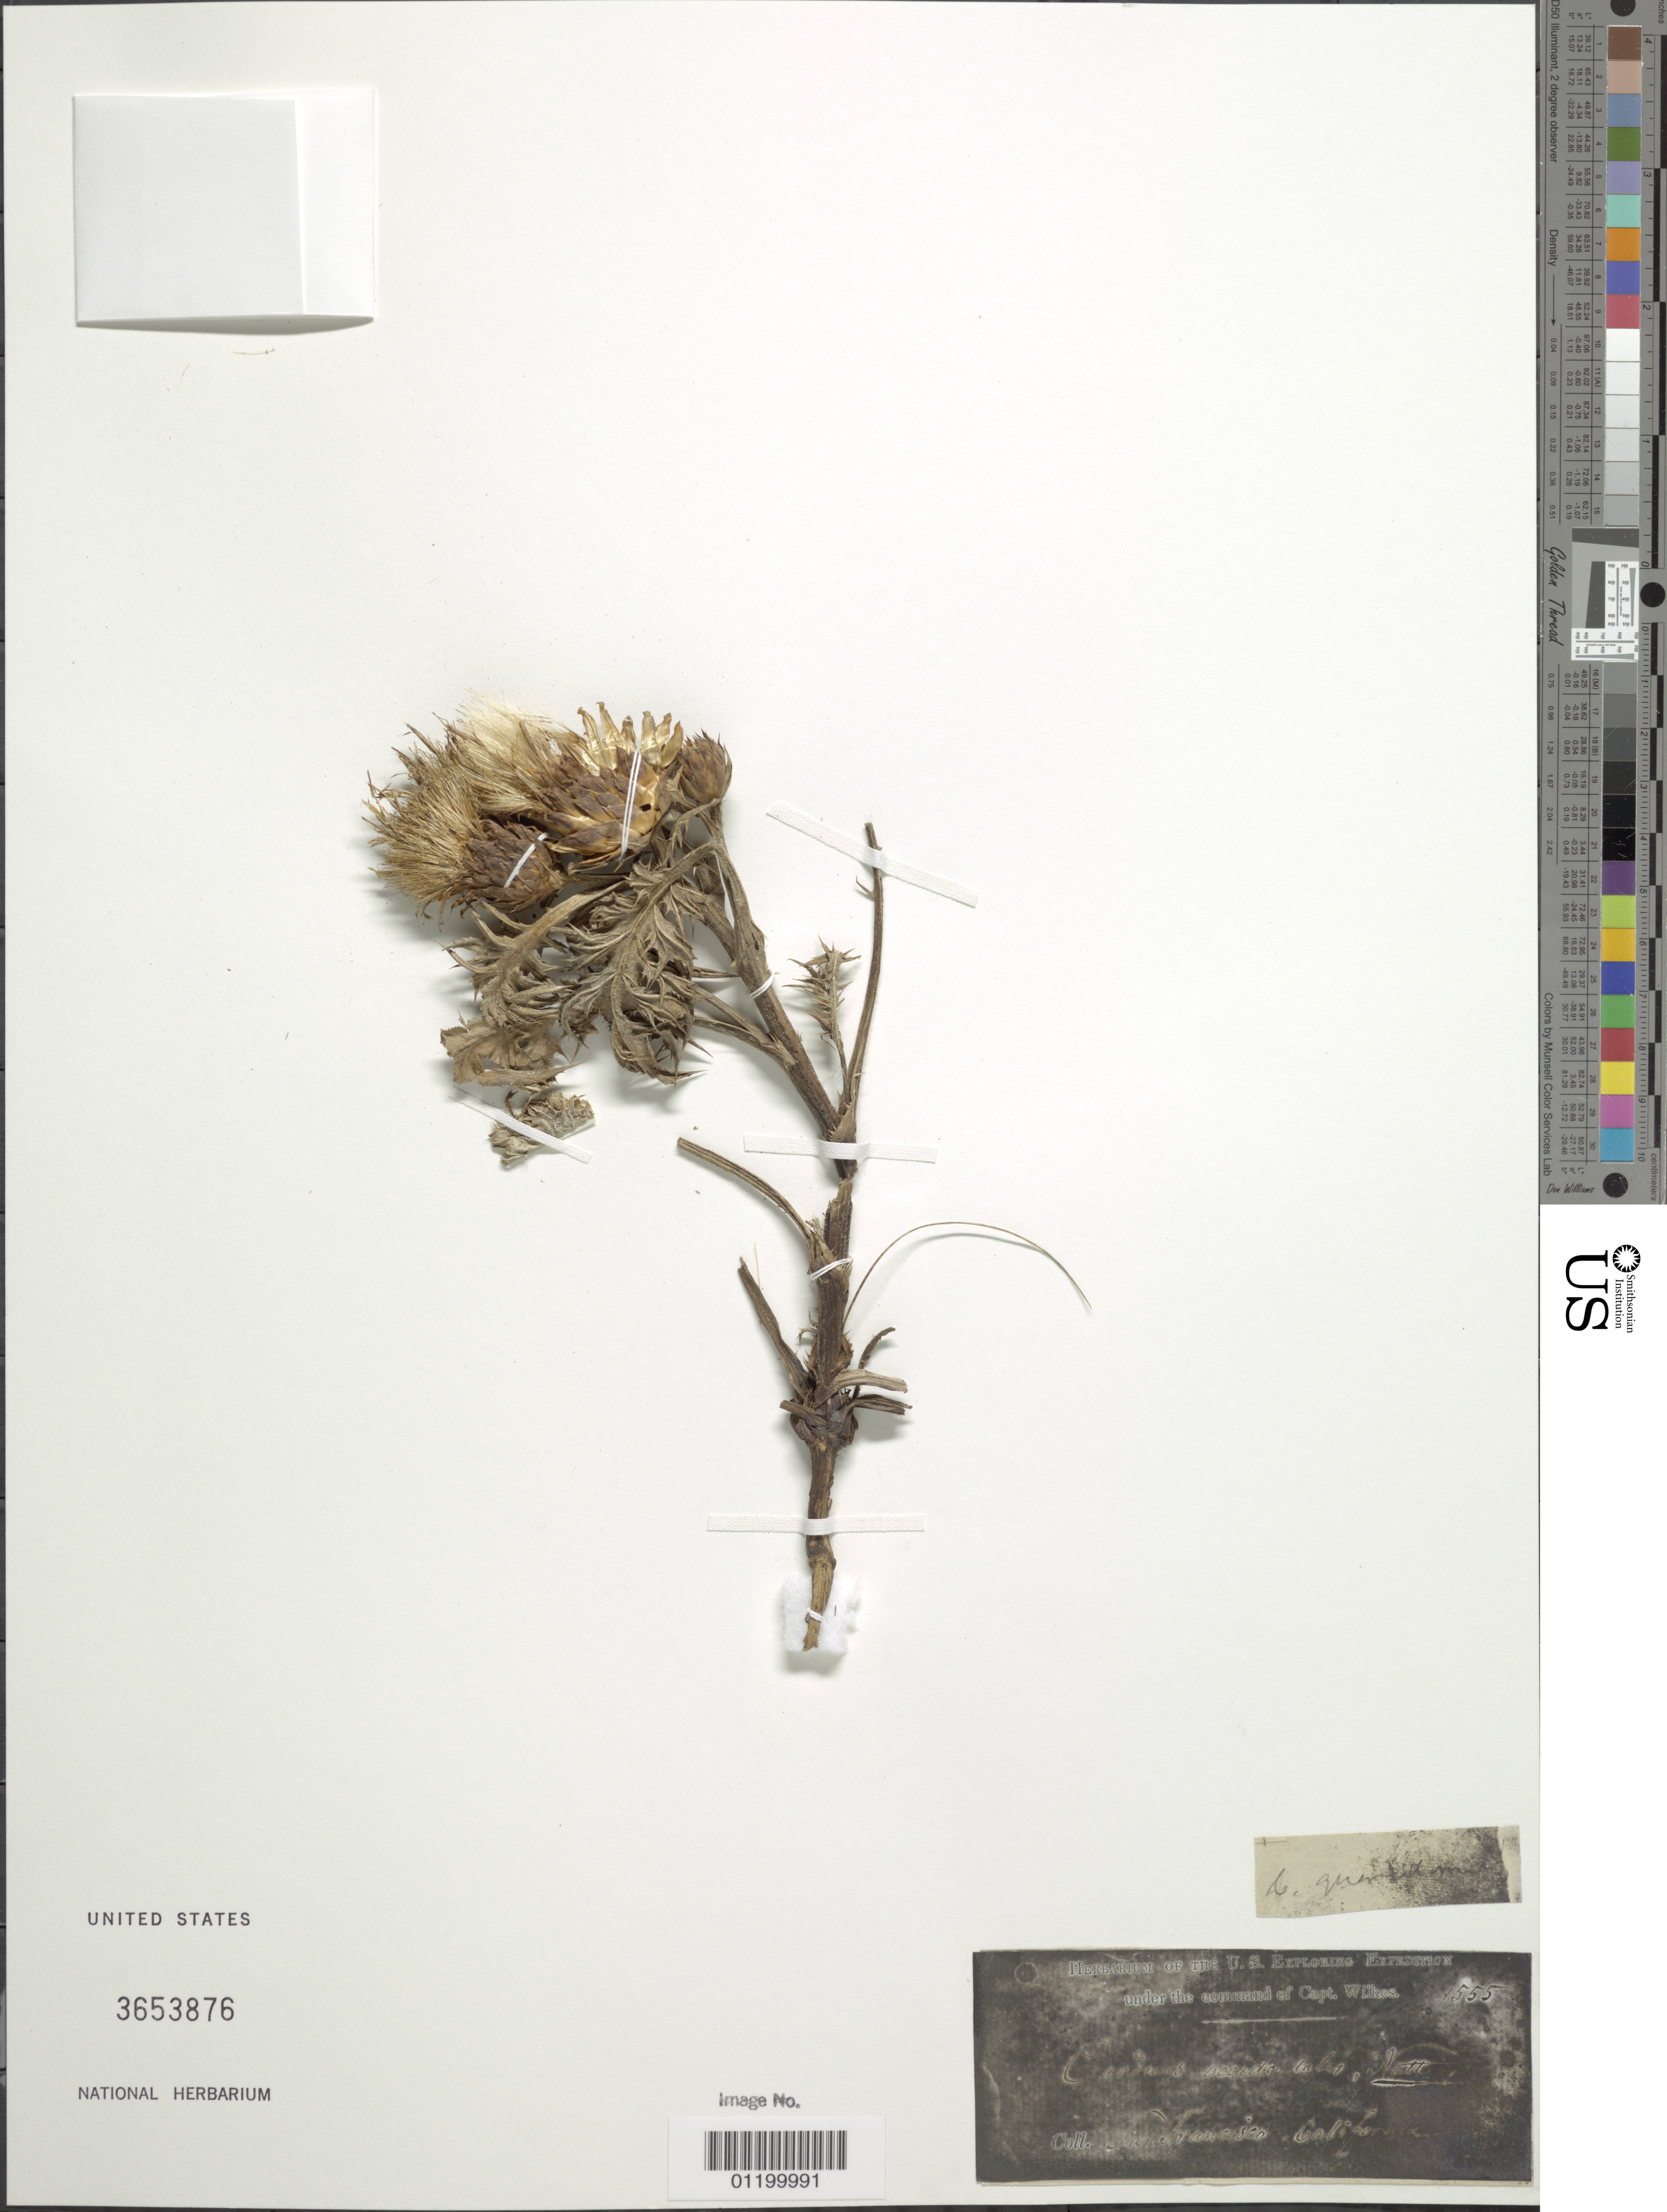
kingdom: Plantae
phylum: Tracheophyta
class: Magnoliopsida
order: Asterales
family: Asteraceae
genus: Cirsium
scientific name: Cirsium quercetorum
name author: (A. Gray) Jeps.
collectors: Wilkes Explor. Exped.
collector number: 1555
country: United States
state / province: California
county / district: San Francisco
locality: San Francisco.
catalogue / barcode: US 3653876